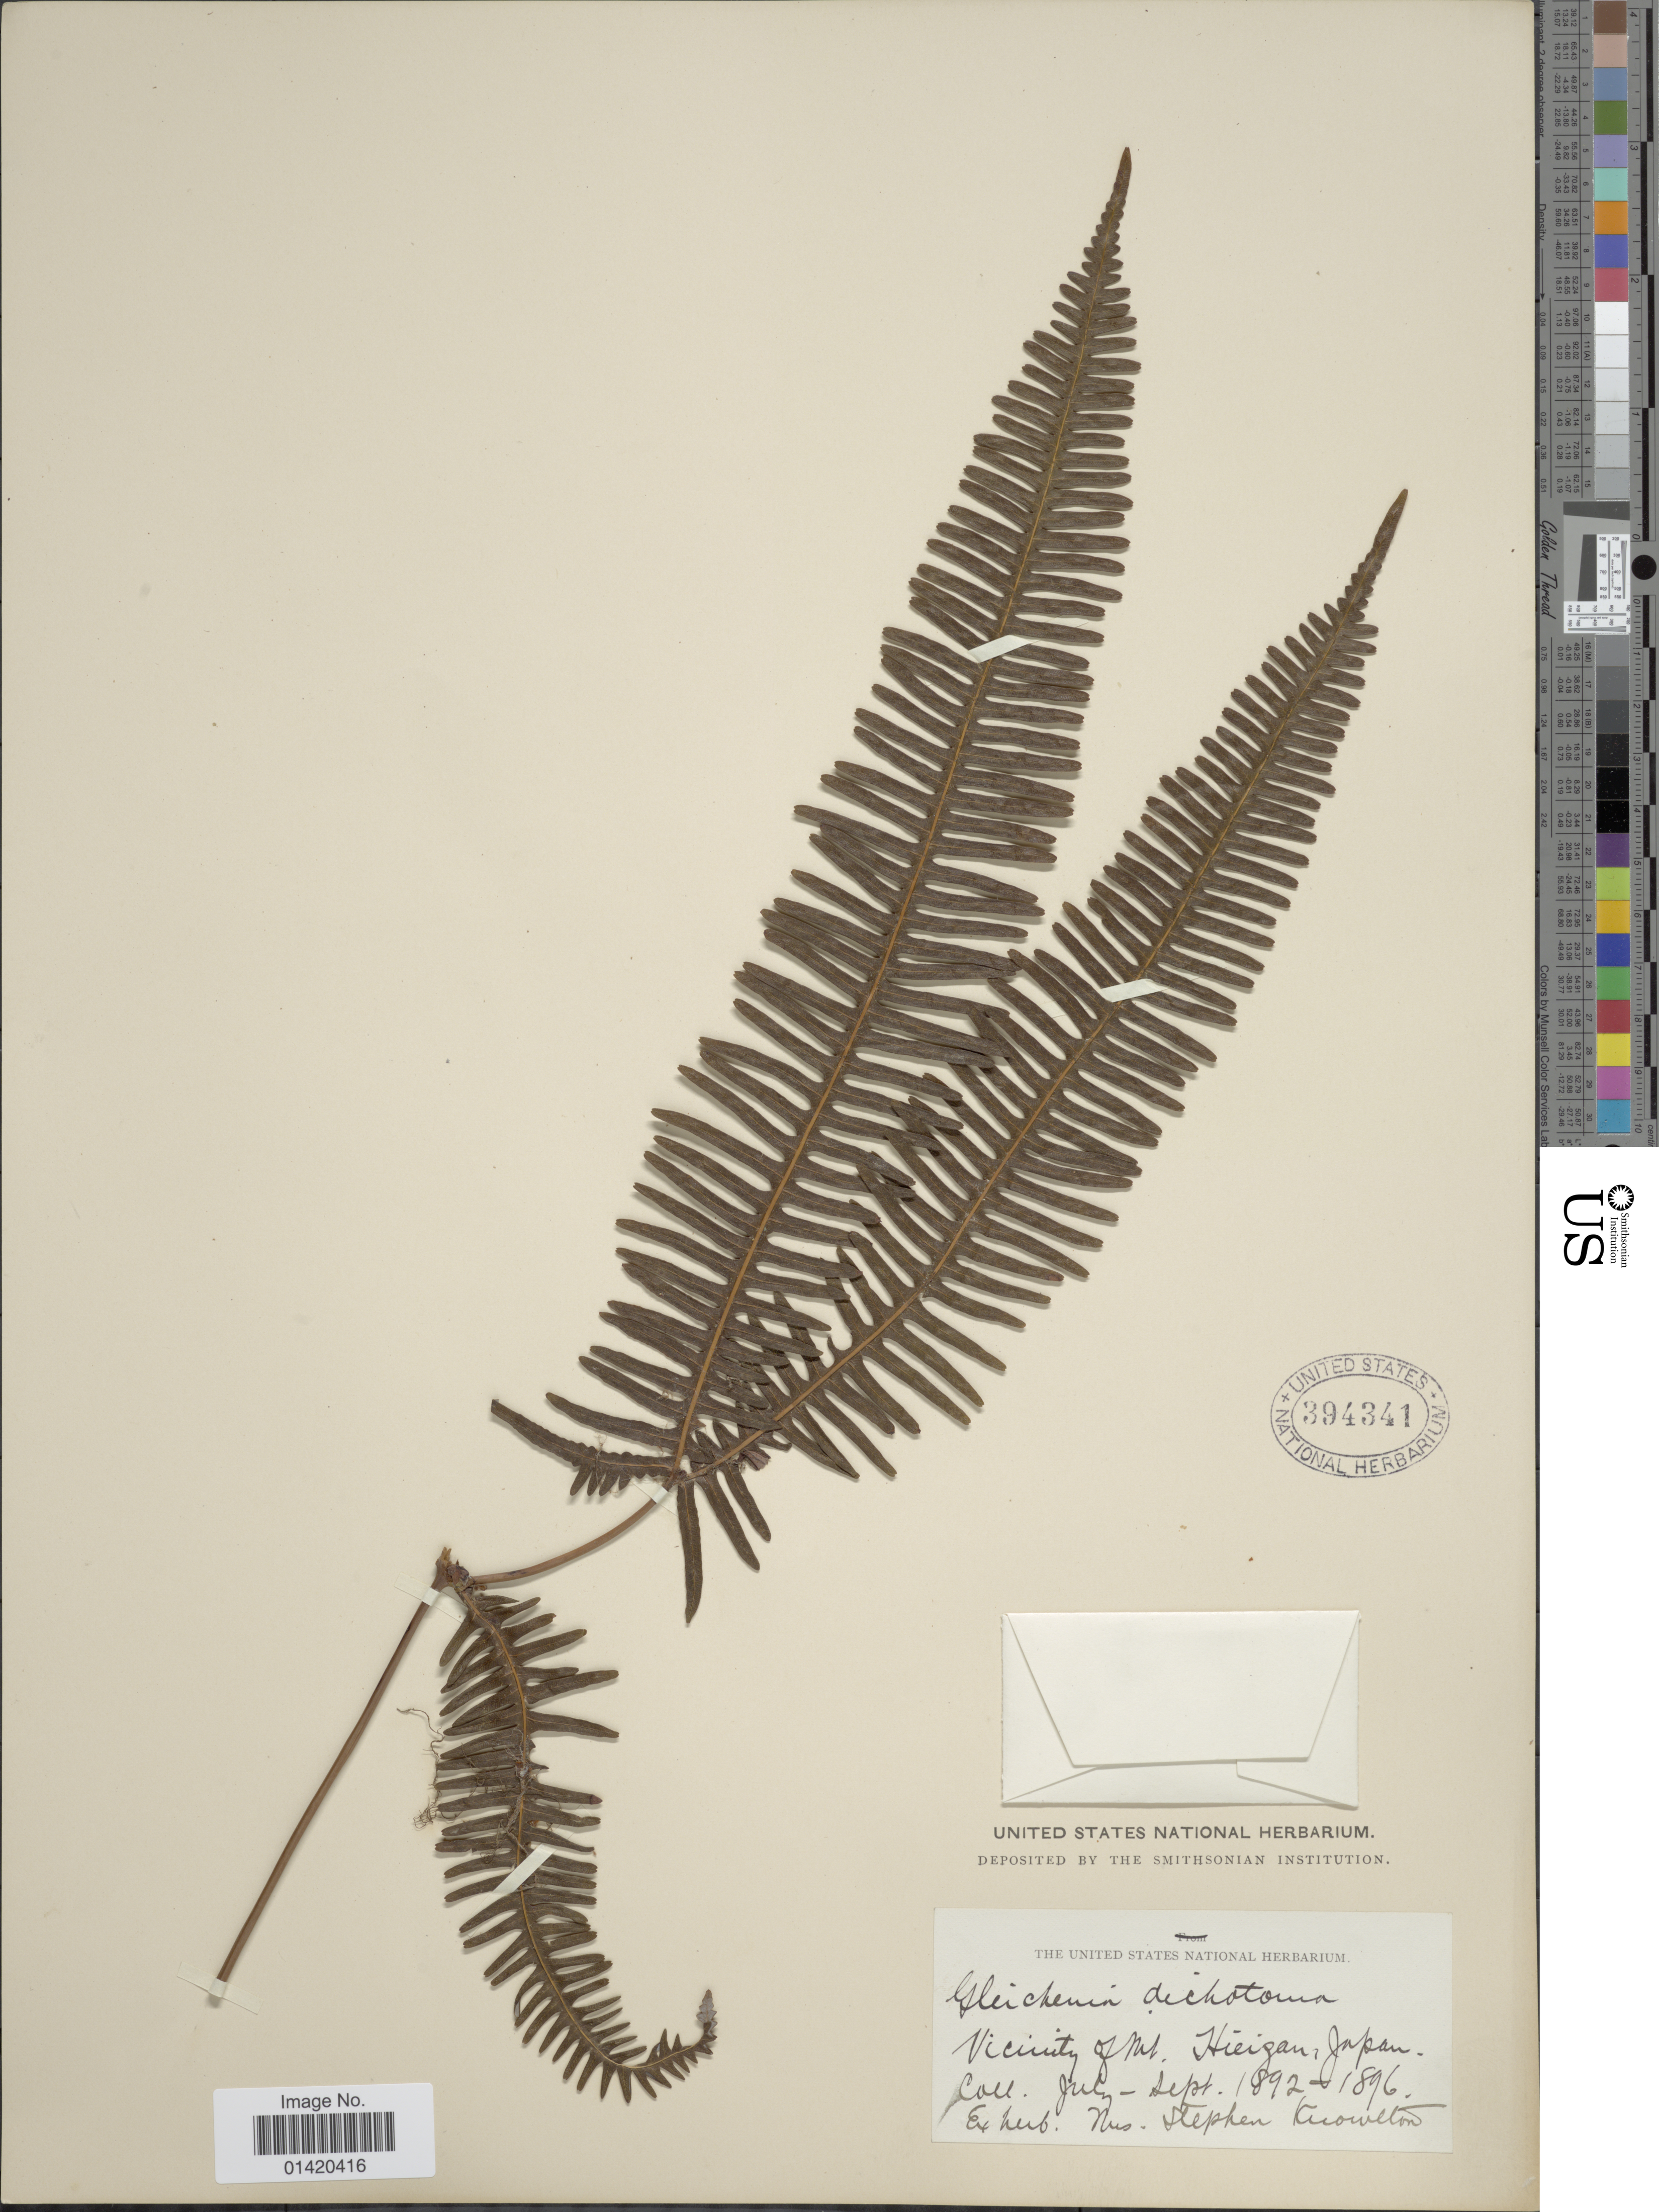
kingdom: Plantae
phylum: Tracheophyta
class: Polypodiopsida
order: Gleicheniales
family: Gleicheniaceae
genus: Dicranopteris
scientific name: Dicranopteris linearis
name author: (Burm. f.) Underw.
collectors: ex Herb. Mrs. Stephen Knowlton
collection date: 1892-07/1892-09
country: Japan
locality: Vicinity of Mt Hieizan.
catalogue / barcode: US 394341